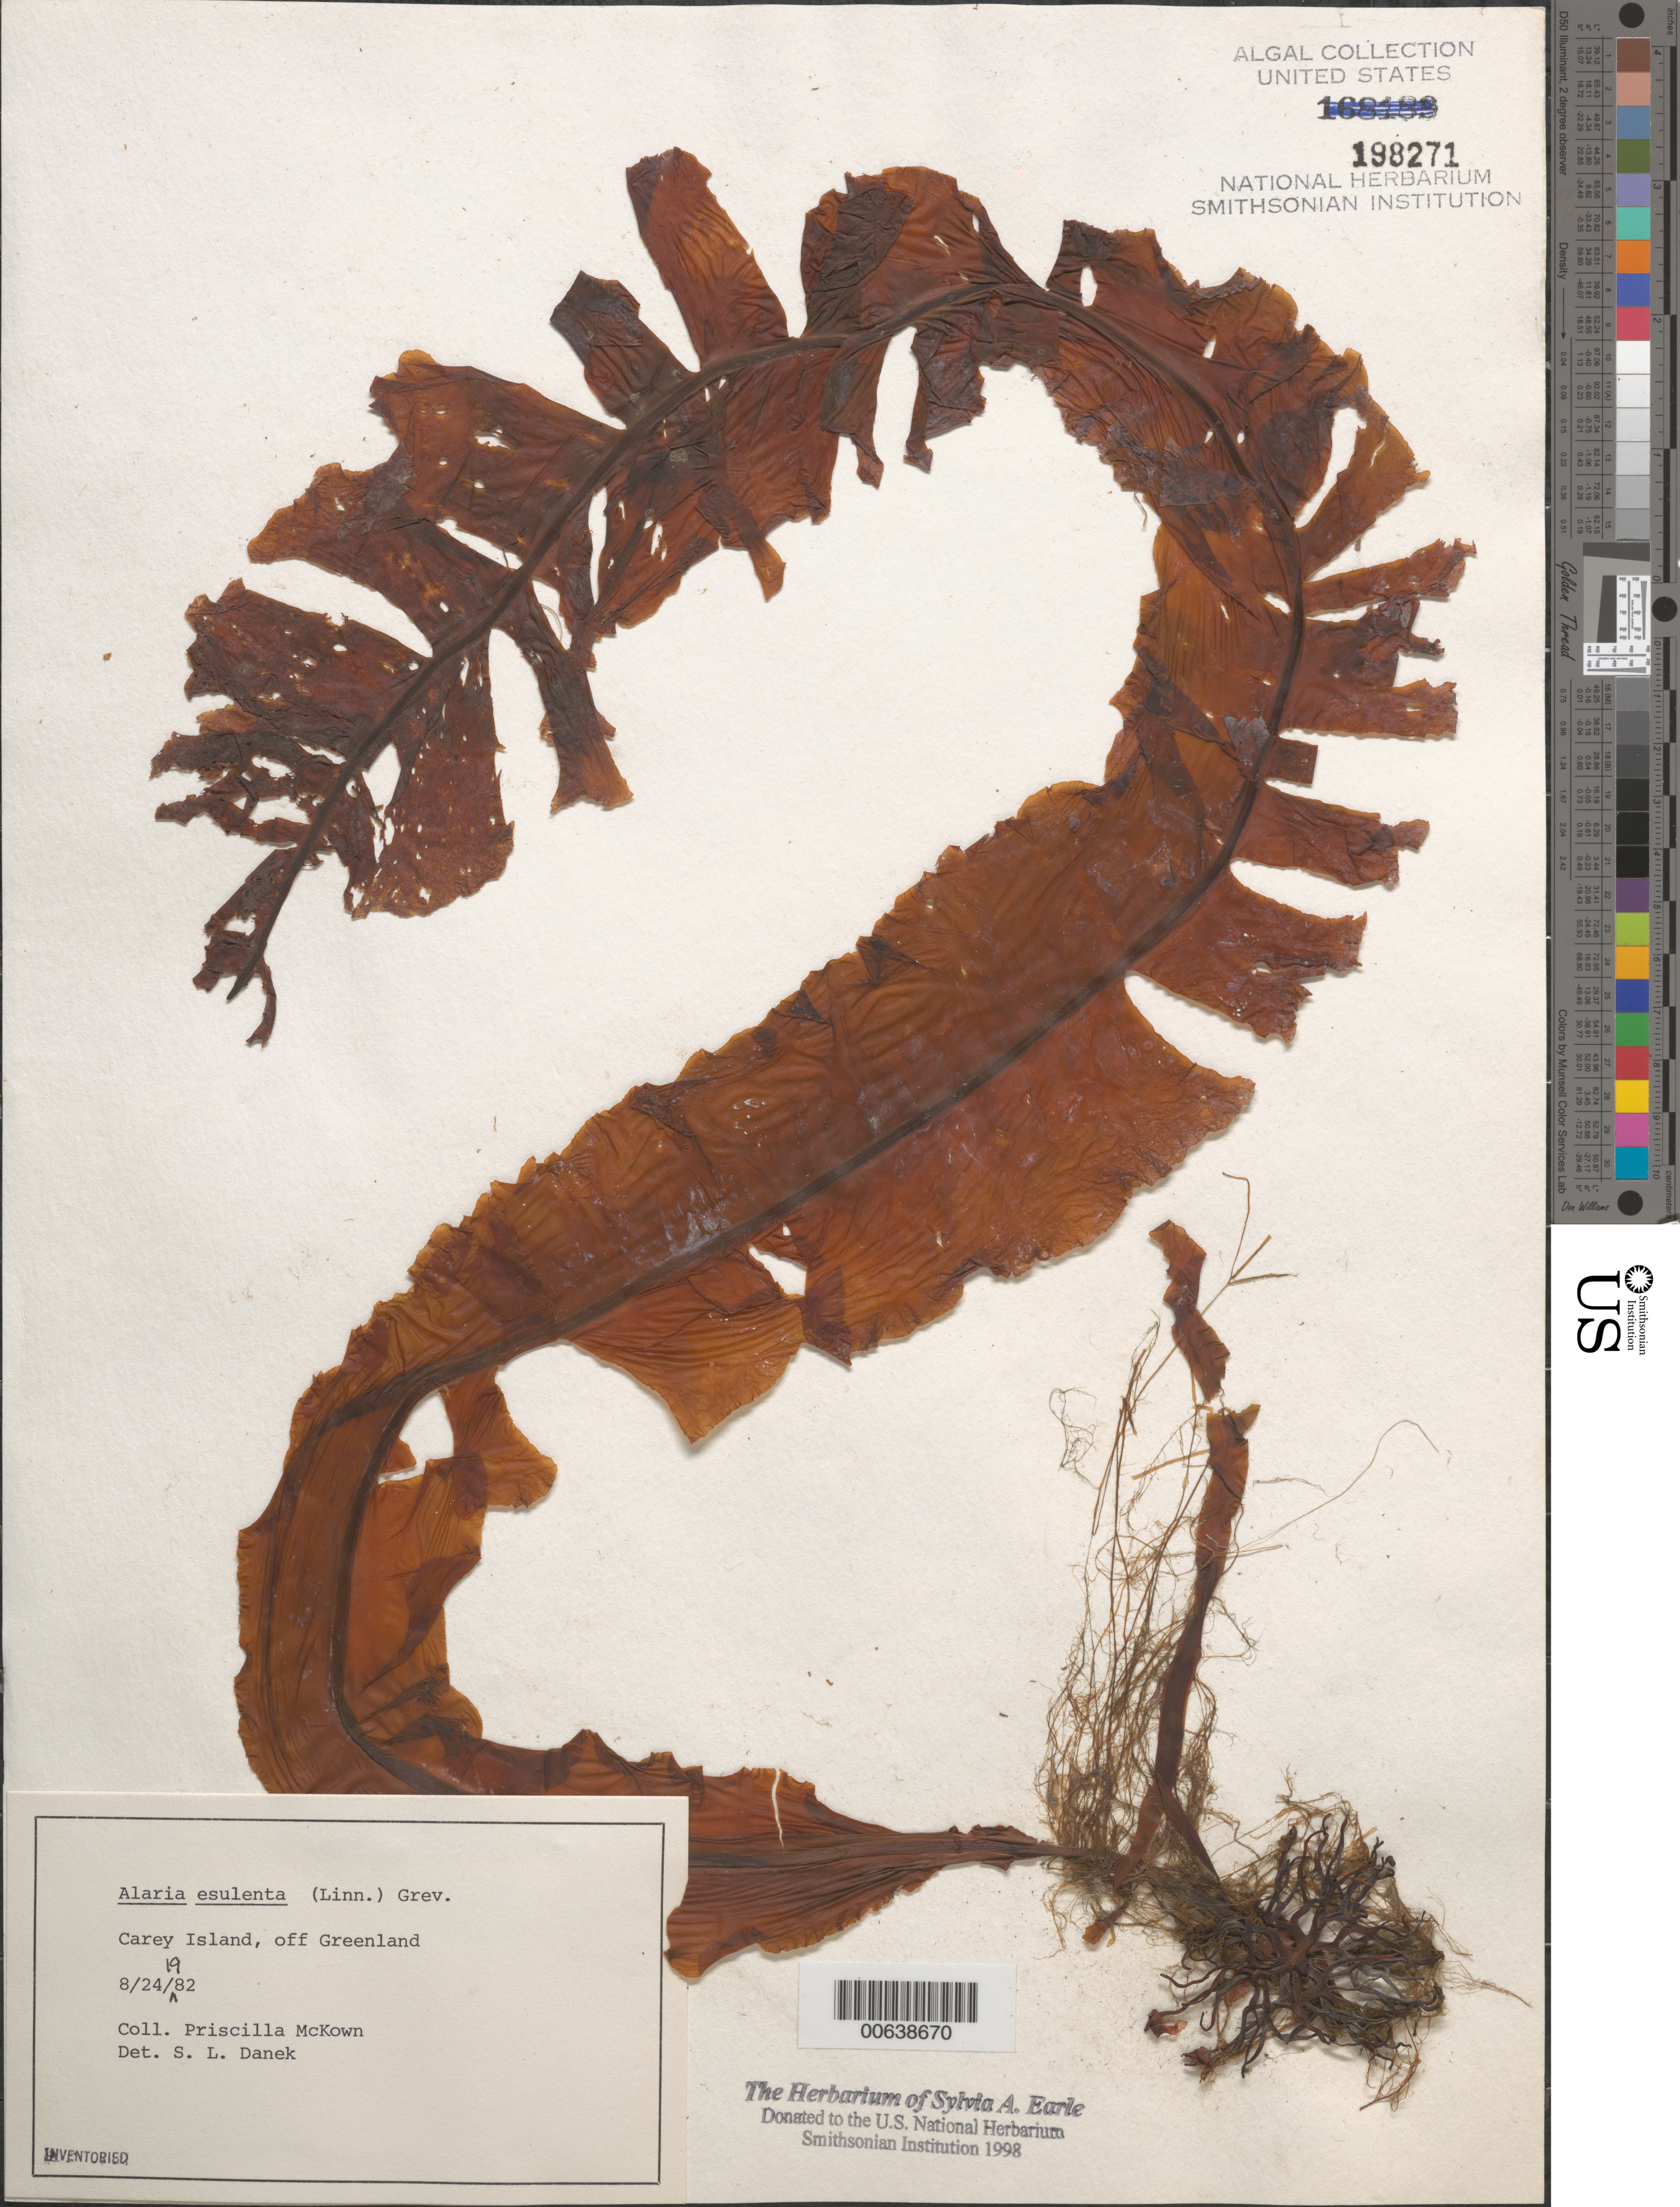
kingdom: Chromista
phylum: Ochrophyta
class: Phaeophyceae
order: Laminariales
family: Alariaceae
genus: Alaria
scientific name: Alaria esculenta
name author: (L.) Greville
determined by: Danek, S. L.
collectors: P. McKown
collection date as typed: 24 Aug 1982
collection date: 1982-08-24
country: Greenland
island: Carey Island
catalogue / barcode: US 198271